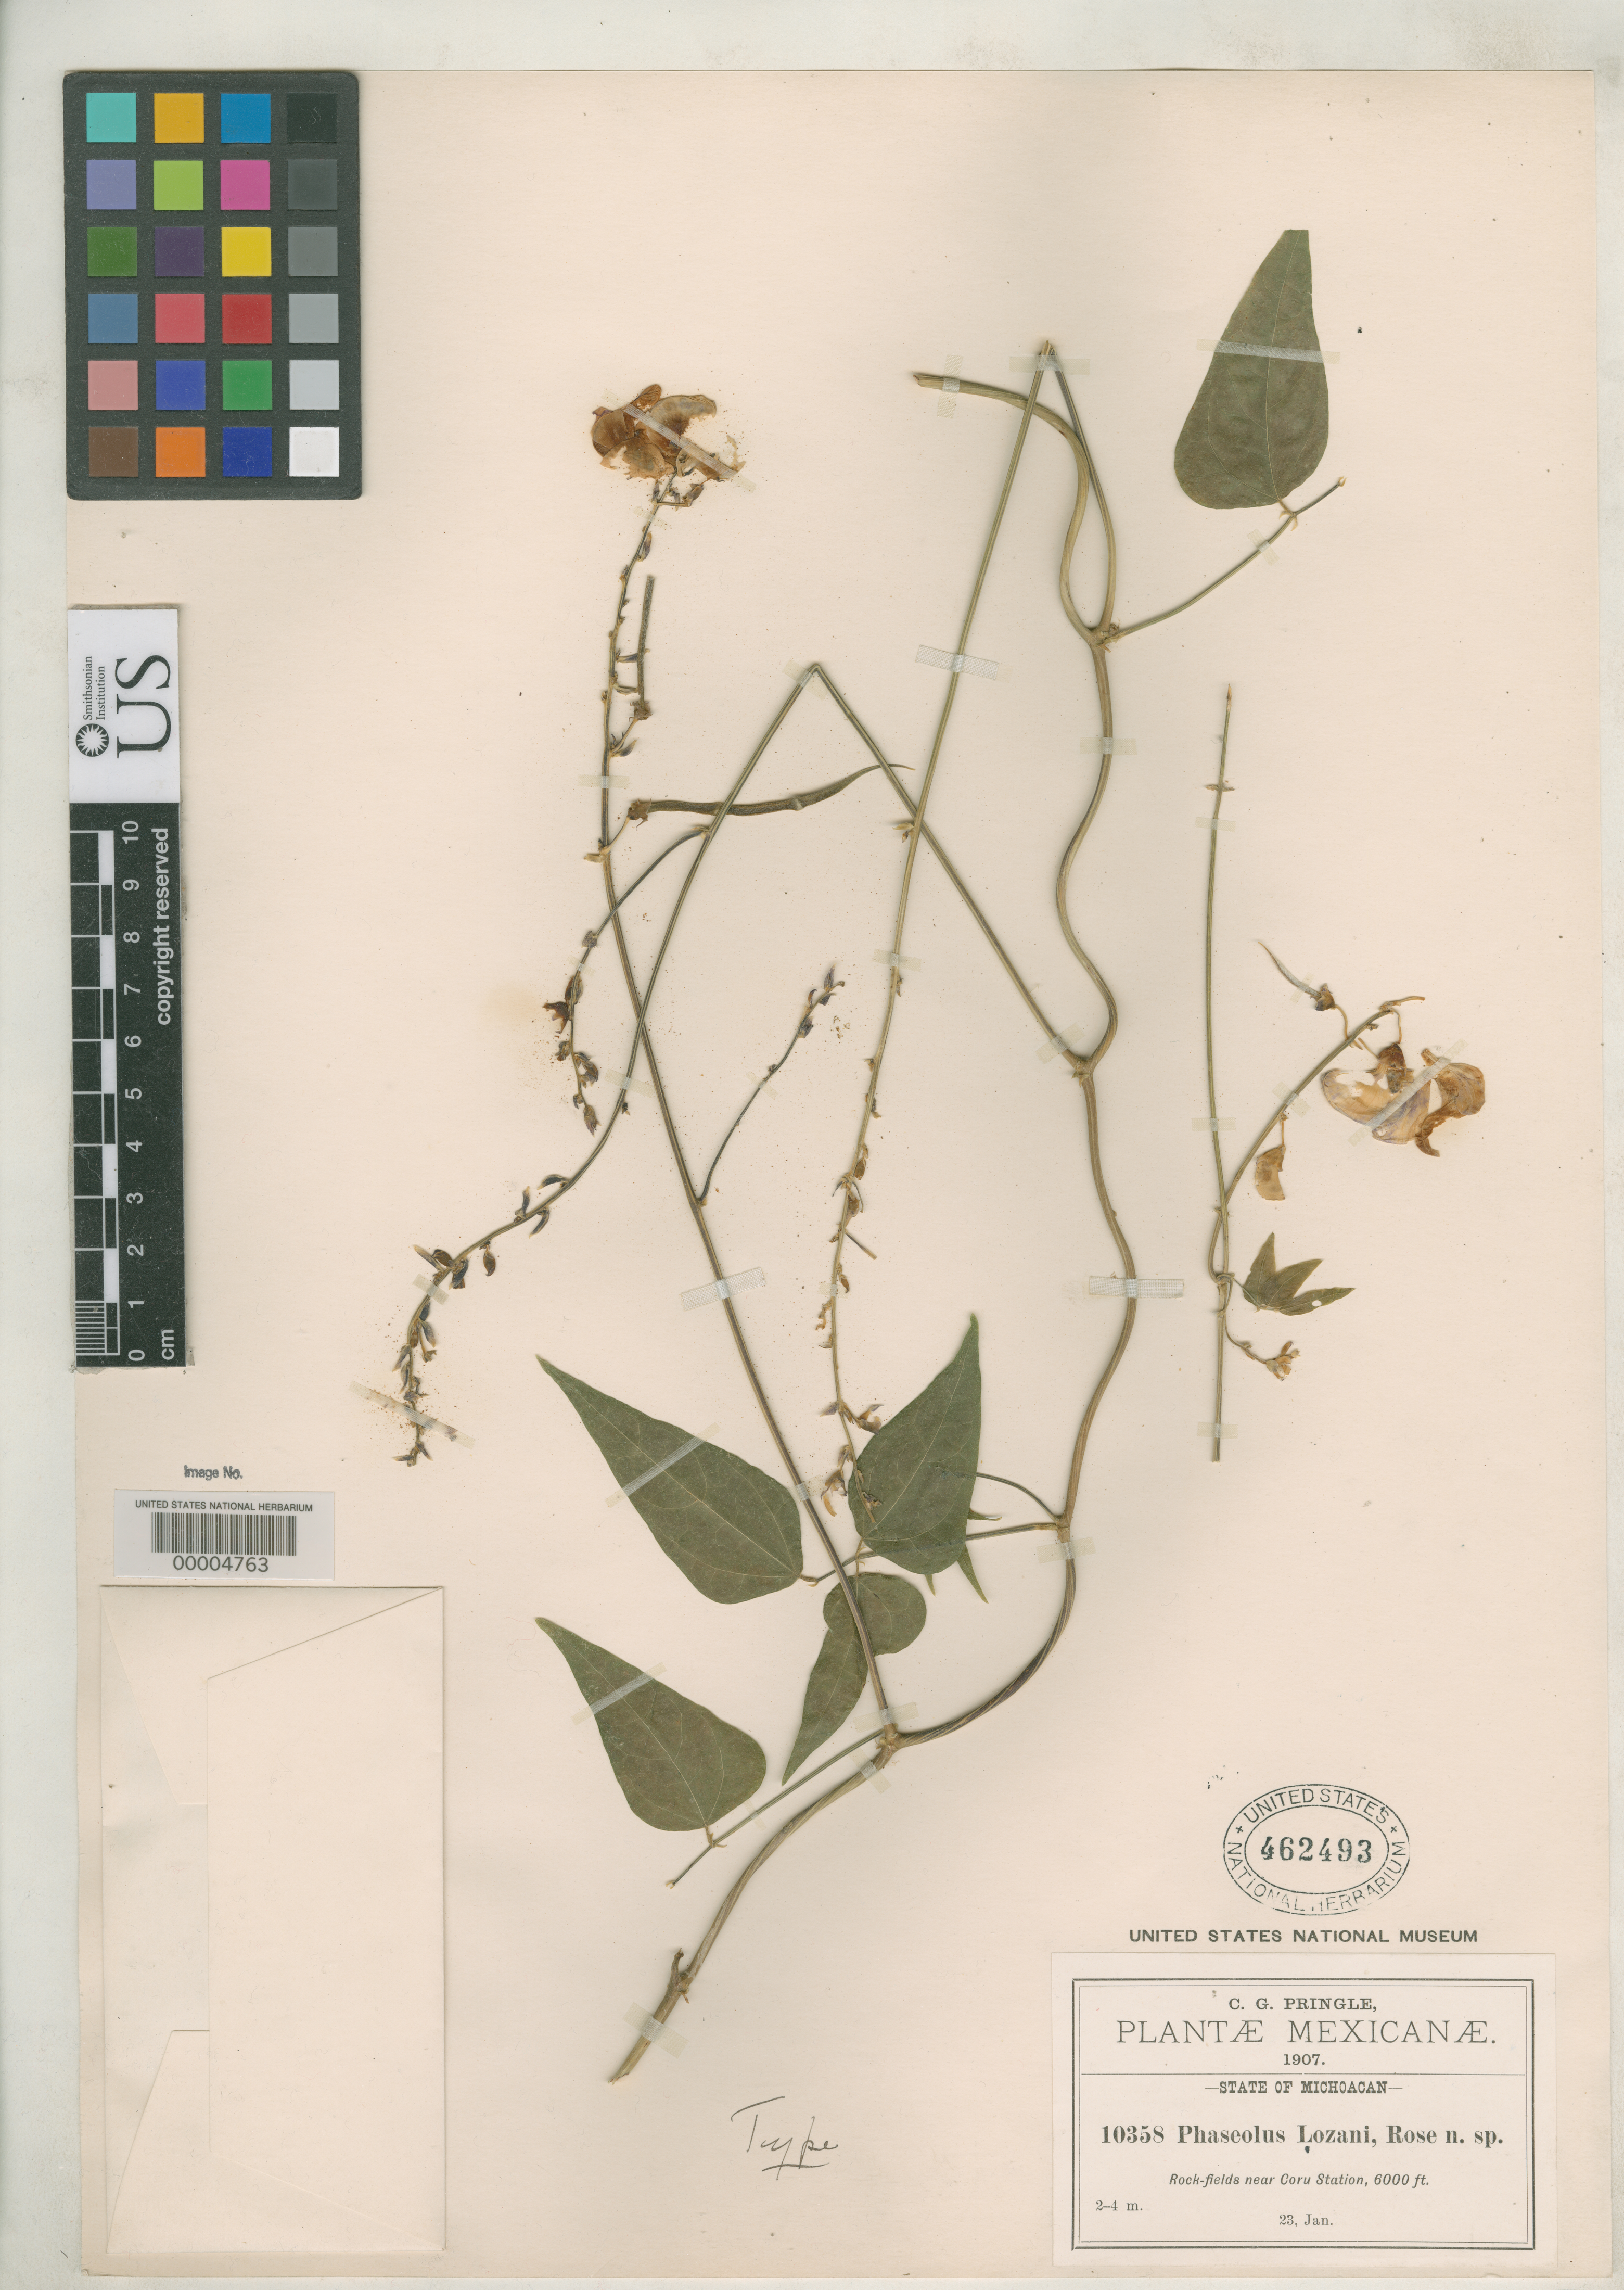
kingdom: Plantae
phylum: Tracheophyta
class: Magnoliopsida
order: Fabales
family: Fabaceae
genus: Phaseolus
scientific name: Phaseolus lozanii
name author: Rose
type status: Holotype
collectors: C. G. Pringle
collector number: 10358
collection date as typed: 23 Jan 1907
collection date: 1907-01-23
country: Mexico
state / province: Michoacán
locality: Near Uruapan, near Coru Station.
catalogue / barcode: US 462493